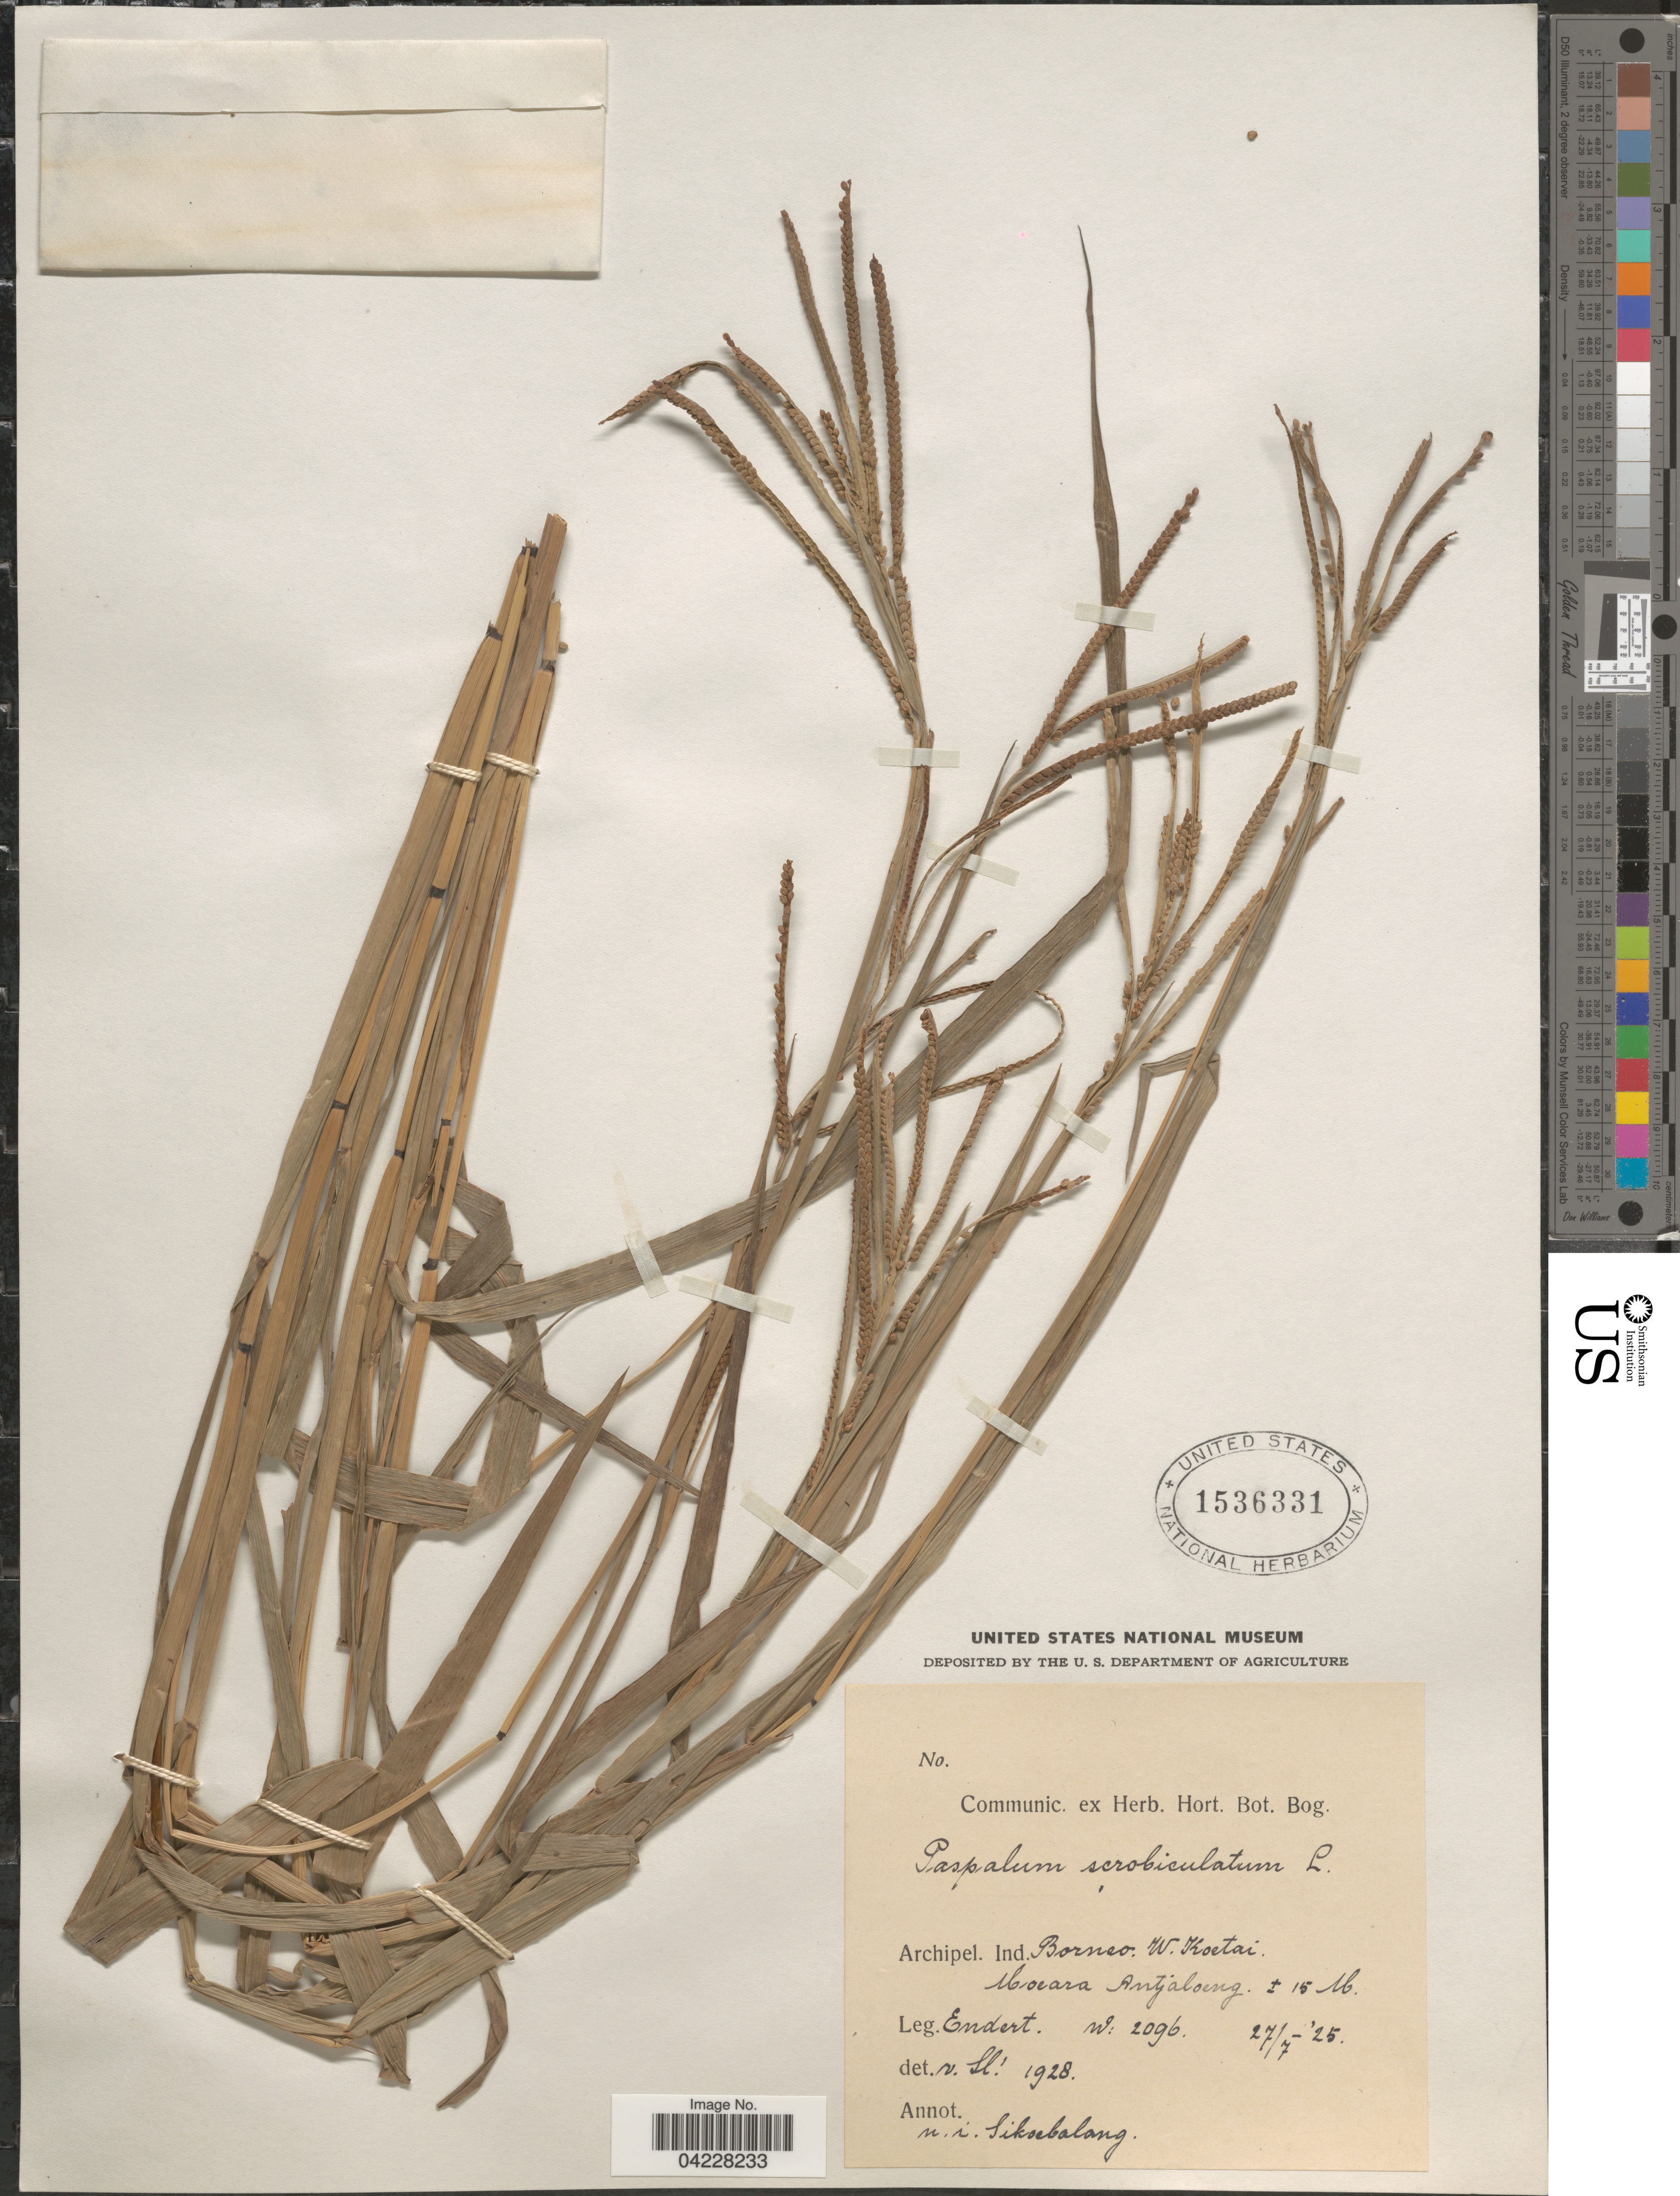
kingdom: Plantae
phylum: Tracheophyta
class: Liliopsida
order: Poales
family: Poaceae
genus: Paspalum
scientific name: Paspalum scrobiculatum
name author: L.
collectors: Endert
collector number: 2096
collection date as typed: Transcribed d/m/y: 27/7/25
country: Indonesia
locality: Archipel. Ind. Borneo. W. Koetai. Moeara Antjaloeng.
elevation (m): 15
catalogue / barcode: US 1536331